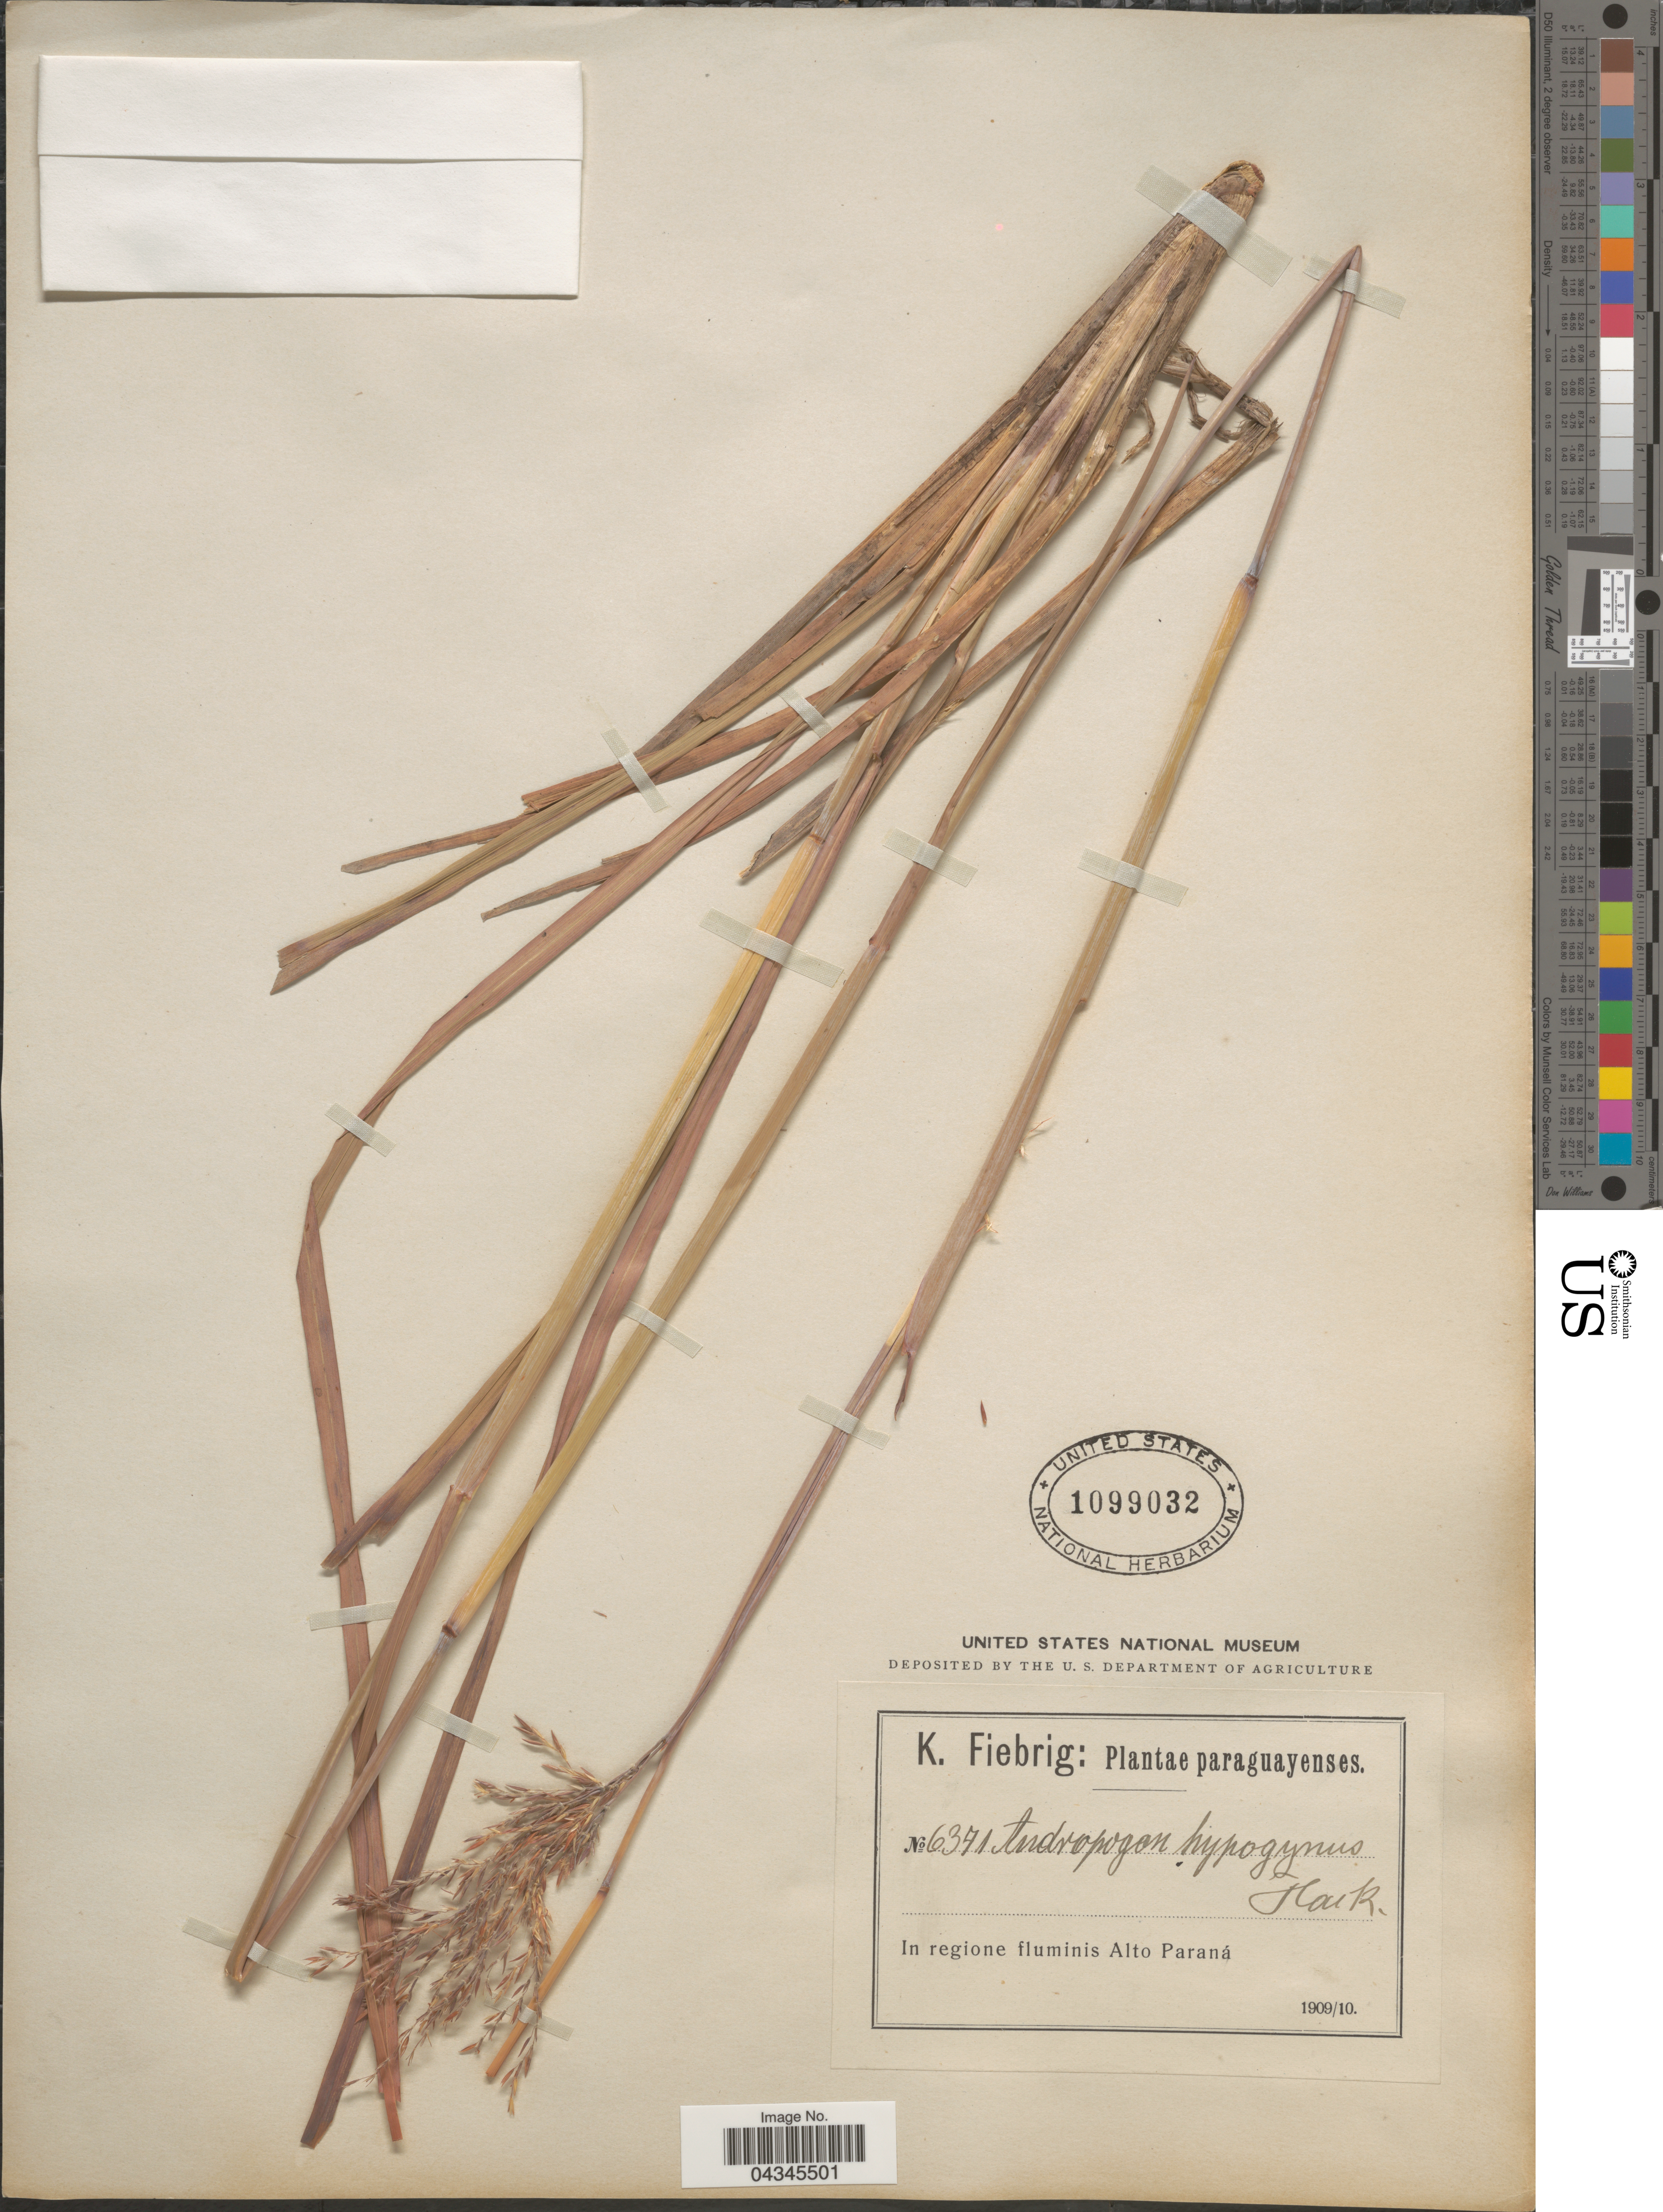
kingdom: Plantae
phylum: Tracheophyta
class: Liliopsida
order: Poales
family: Poaceae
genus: Andropogon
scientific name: Andropogon hypogynus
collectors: K. Fiebrig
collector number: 6371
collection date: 1909/1910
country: Paraguay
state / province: Alto Parana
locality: In regione fluminis Alto Parana.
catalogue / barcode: US 1099032